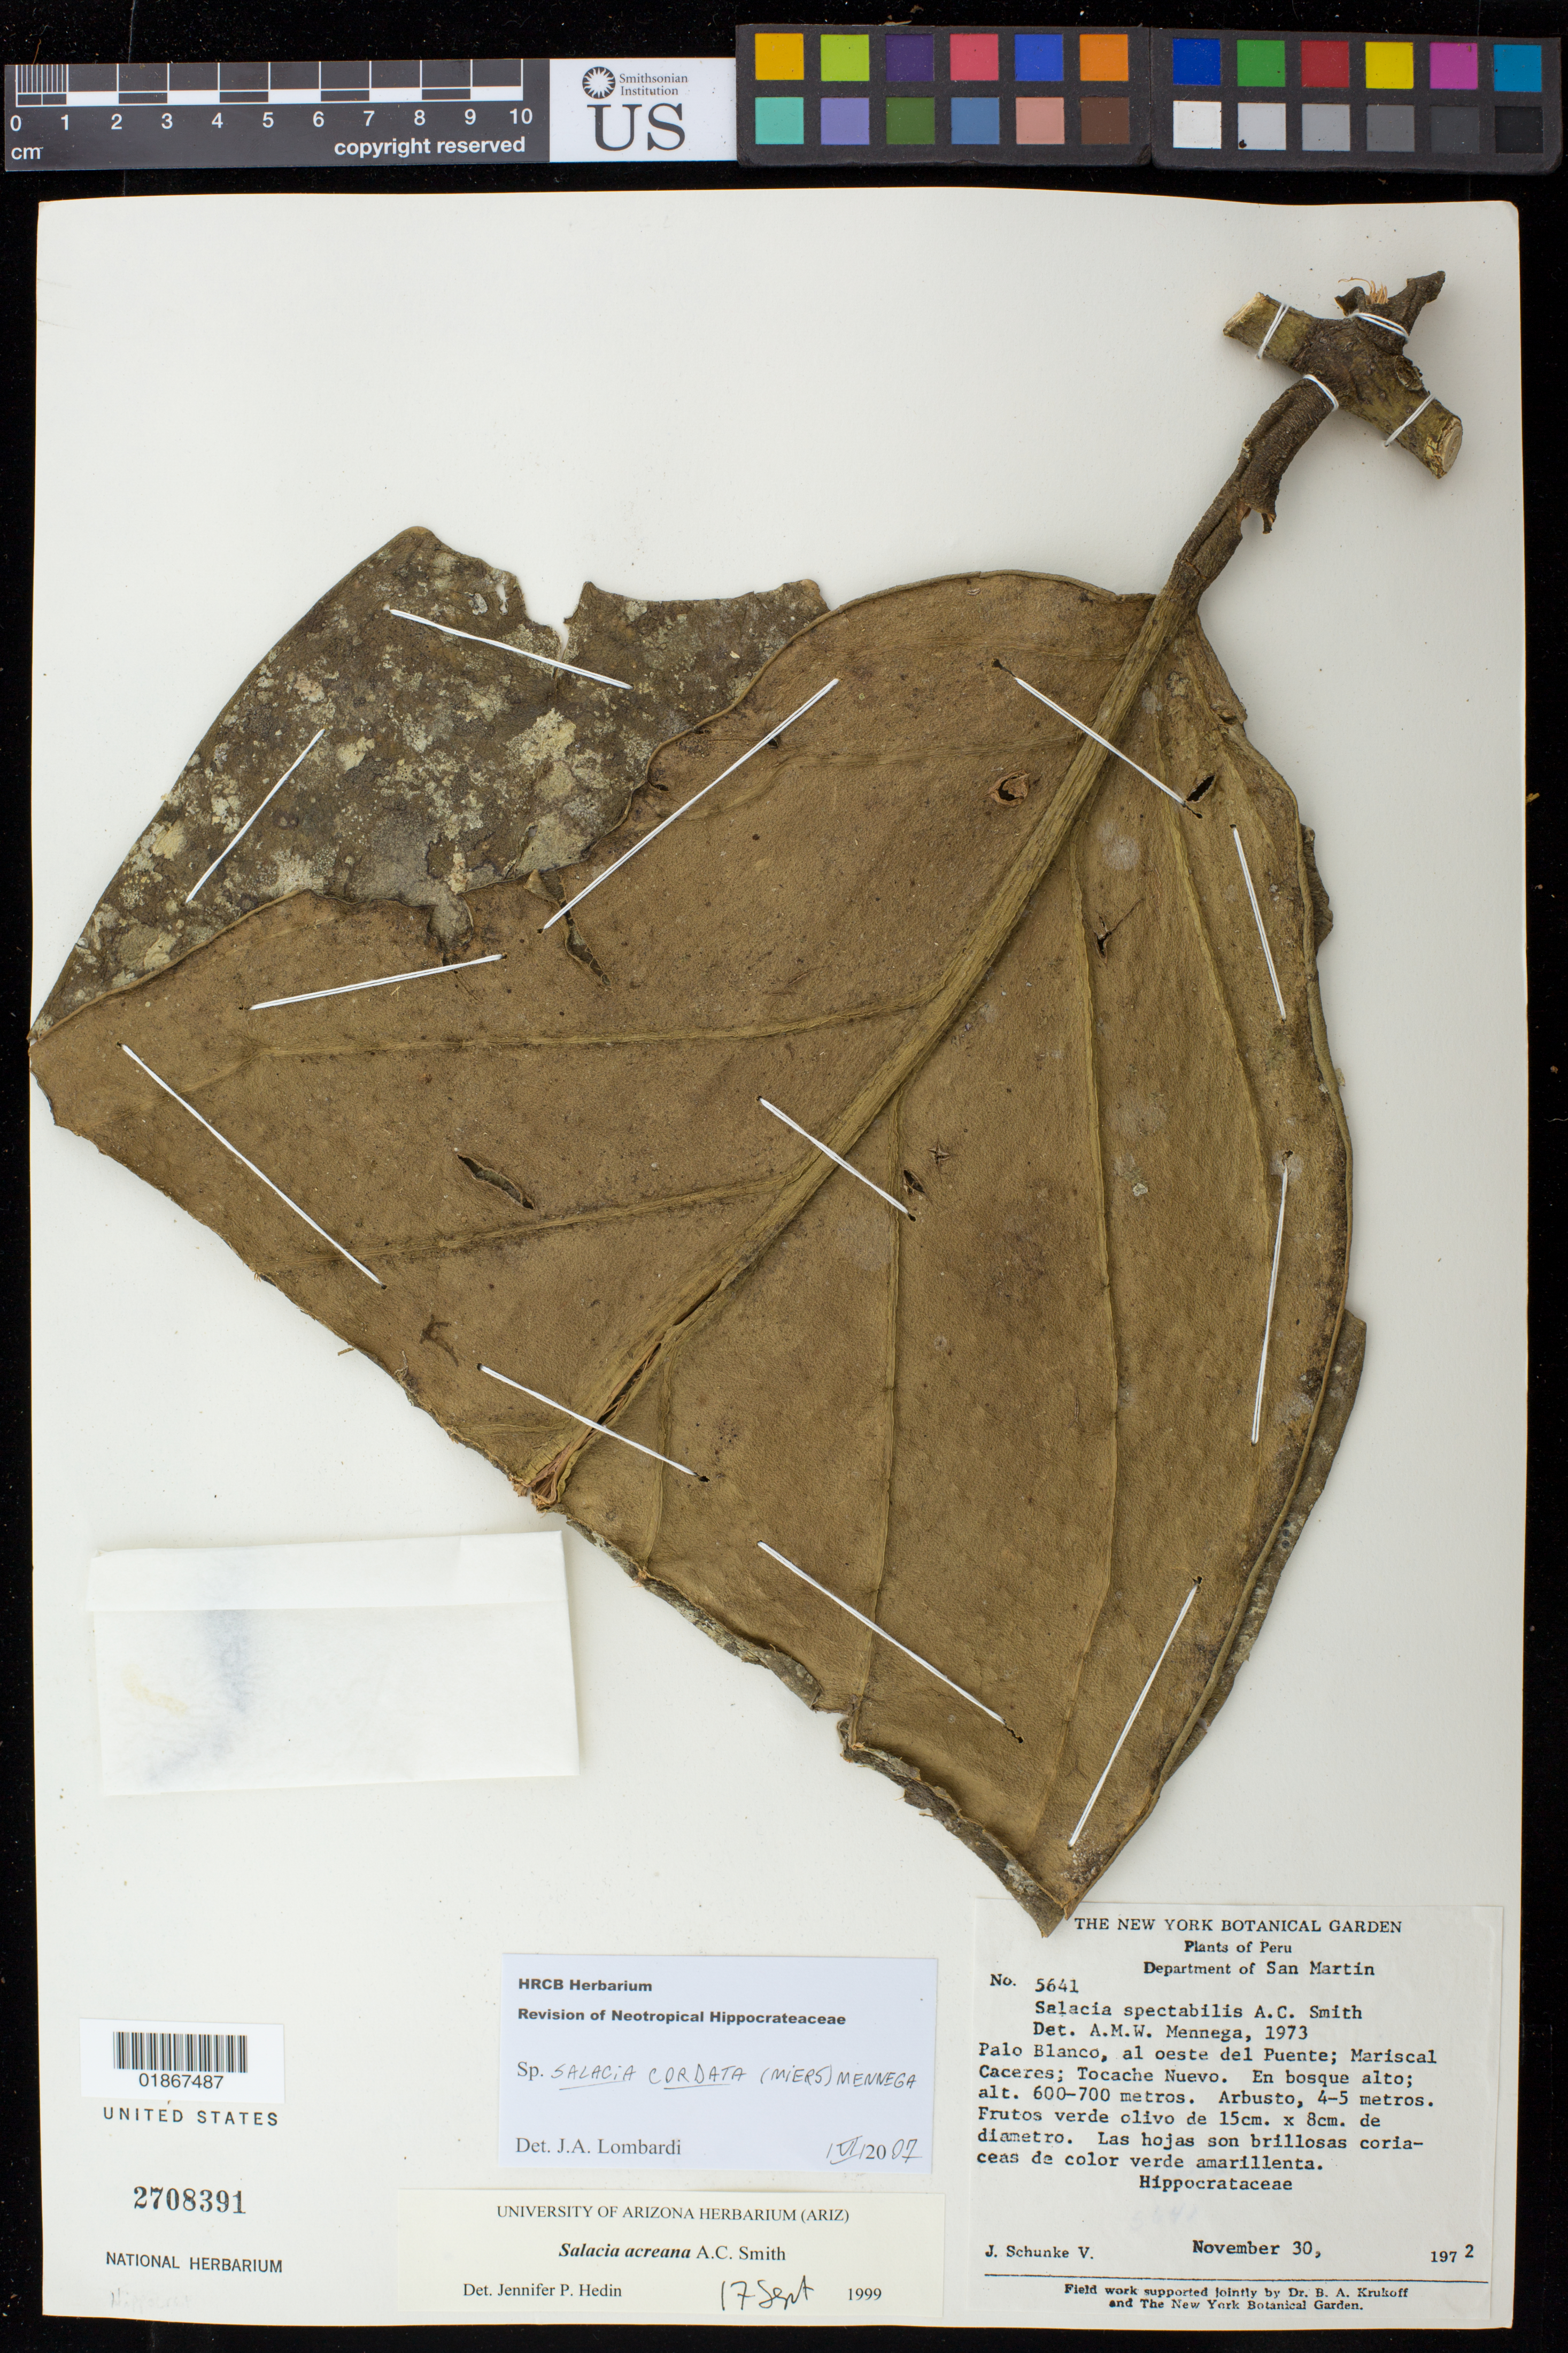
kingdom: Plantae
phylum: Tracheophyta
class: Magnoliopsida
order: Celastrales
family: Celastraceae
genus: Salacia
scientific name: Salacia cordata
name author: (Miers) Mennega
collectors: J. Schunke Vigo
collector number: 5641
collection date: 1972-11-30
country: Peru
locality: San Martin. Palo Blanco, al oeste del Puente; Mariscal Caceres; Tocache Nuevo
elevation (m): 600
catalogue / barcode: US 2708391